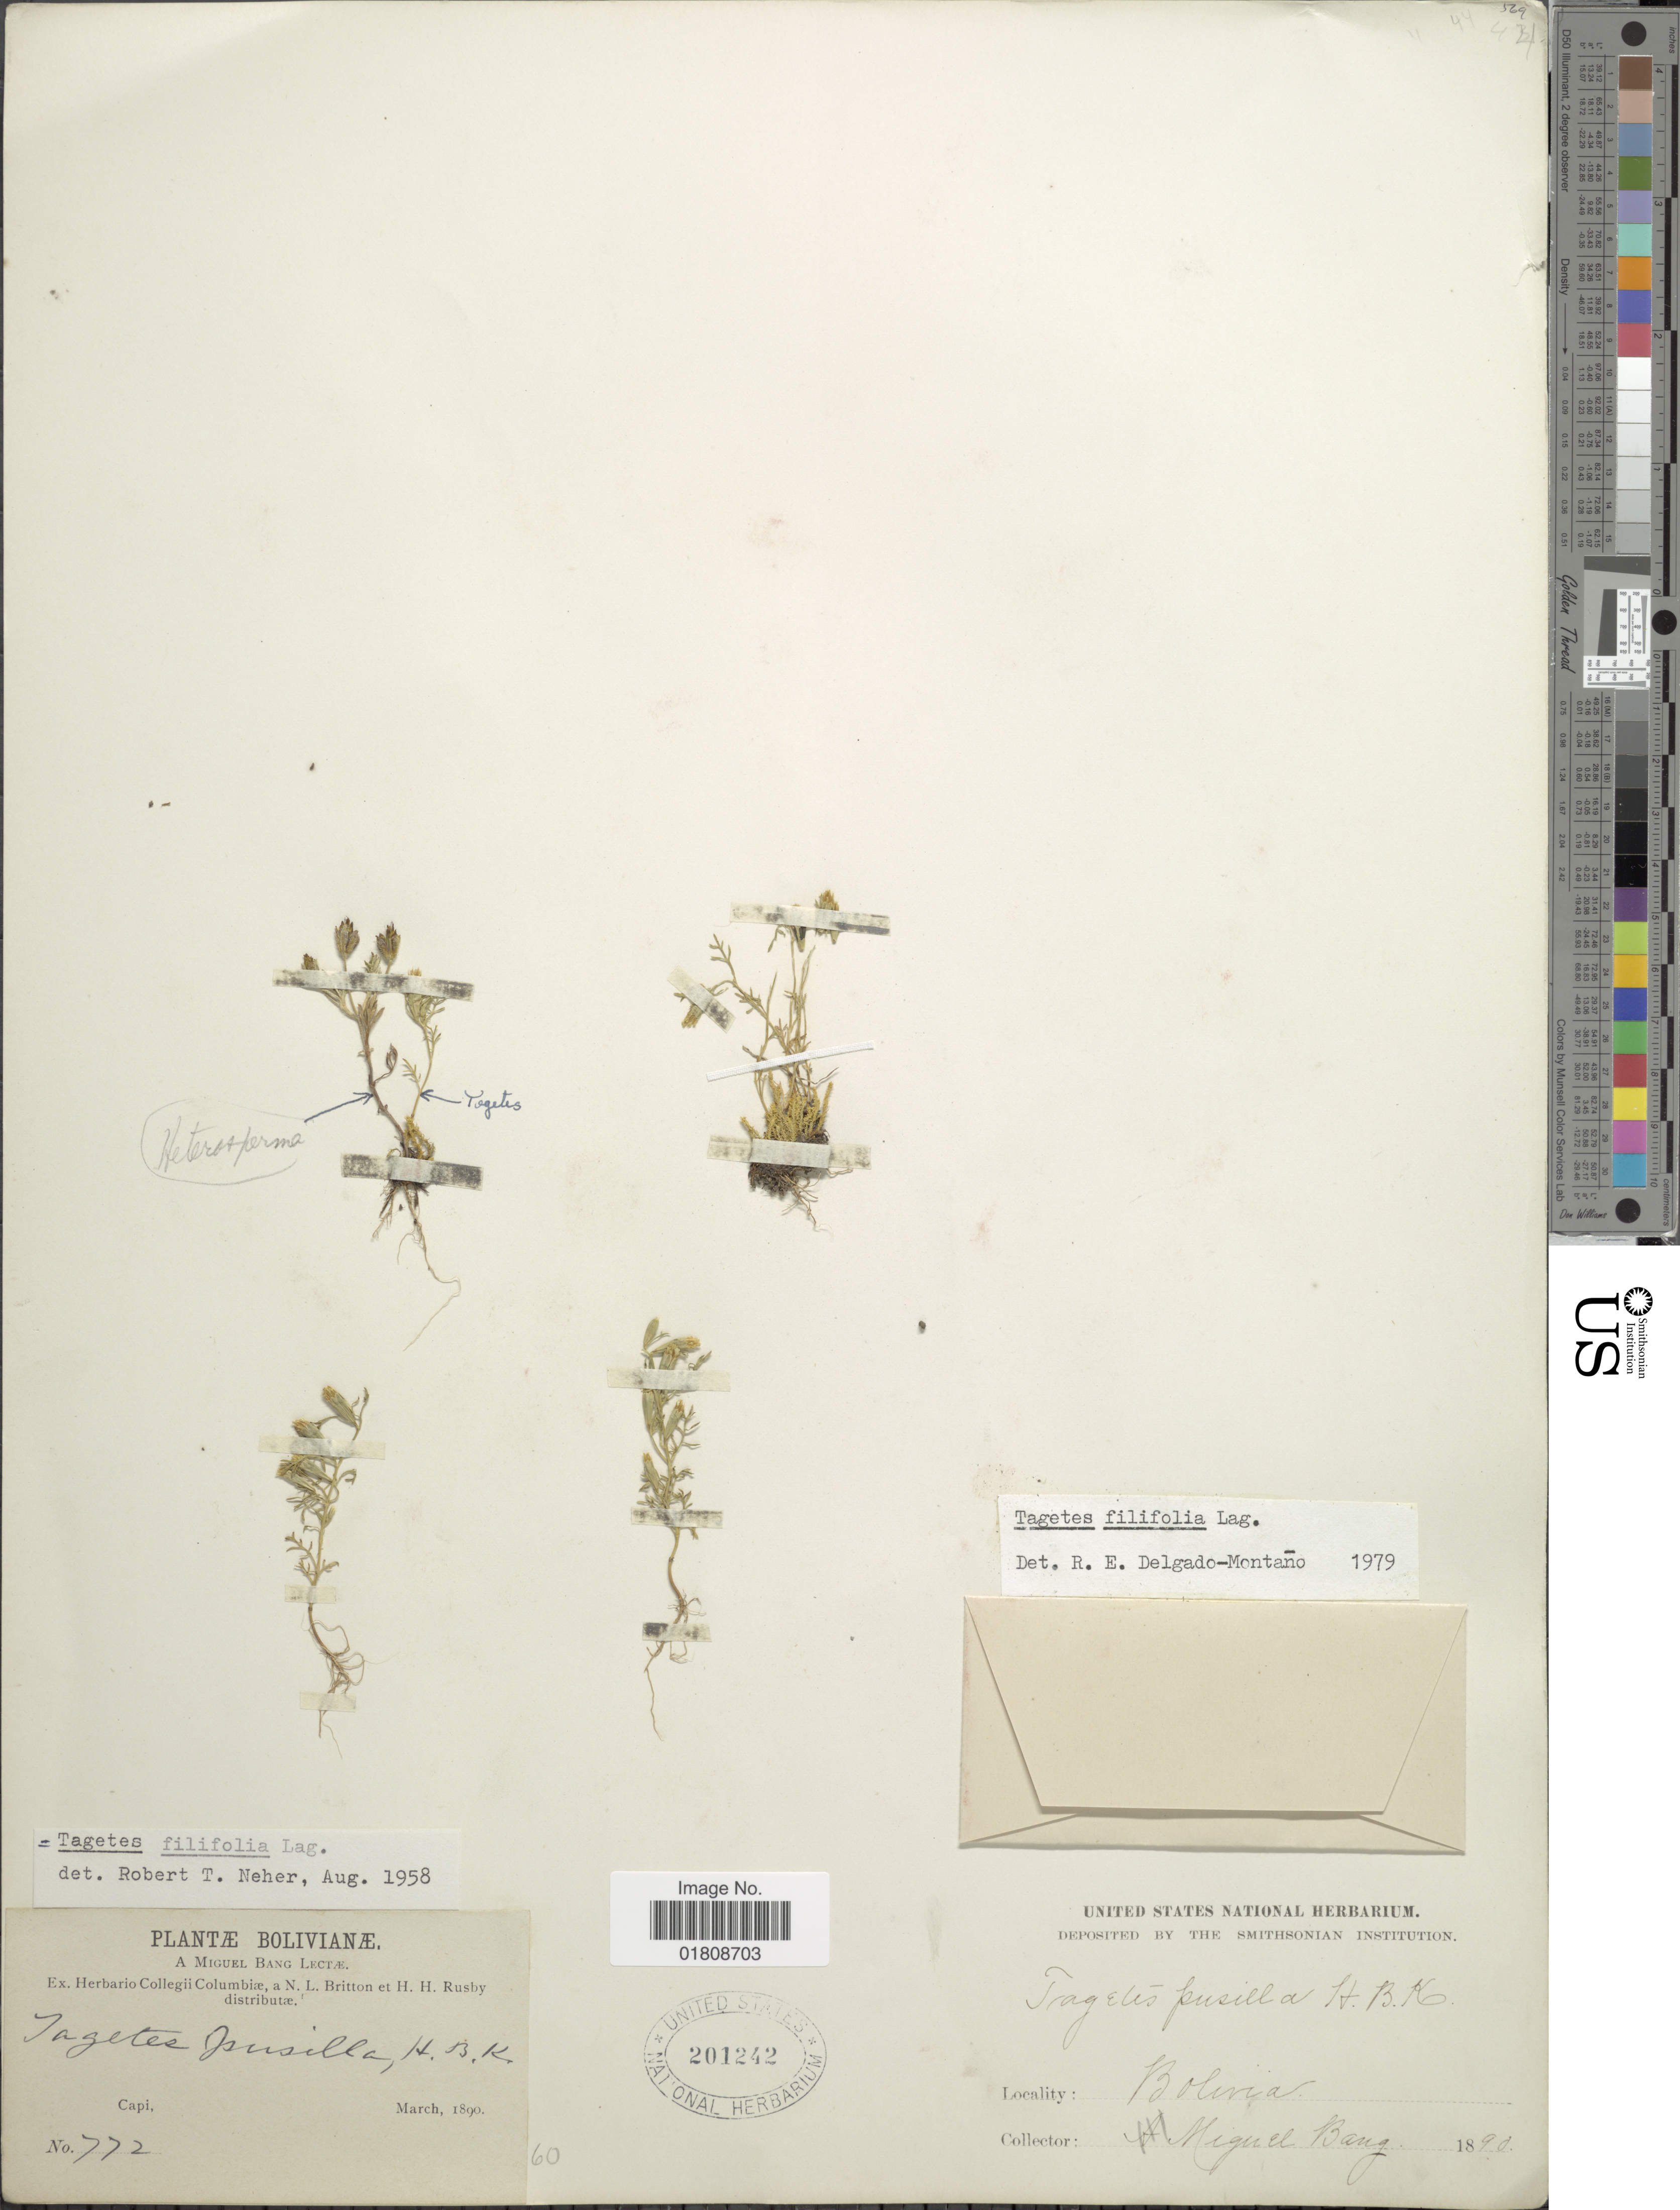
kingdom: Plantae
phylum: Tracheophyta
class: Magnoliopsida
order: Asterales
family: Asteraceae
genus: Tagetes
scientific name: Tagetes filifolia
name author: Lag.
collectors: M. Bang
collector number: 772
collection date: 1890-03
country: Bolivia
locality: Capi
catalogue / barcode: US 201242